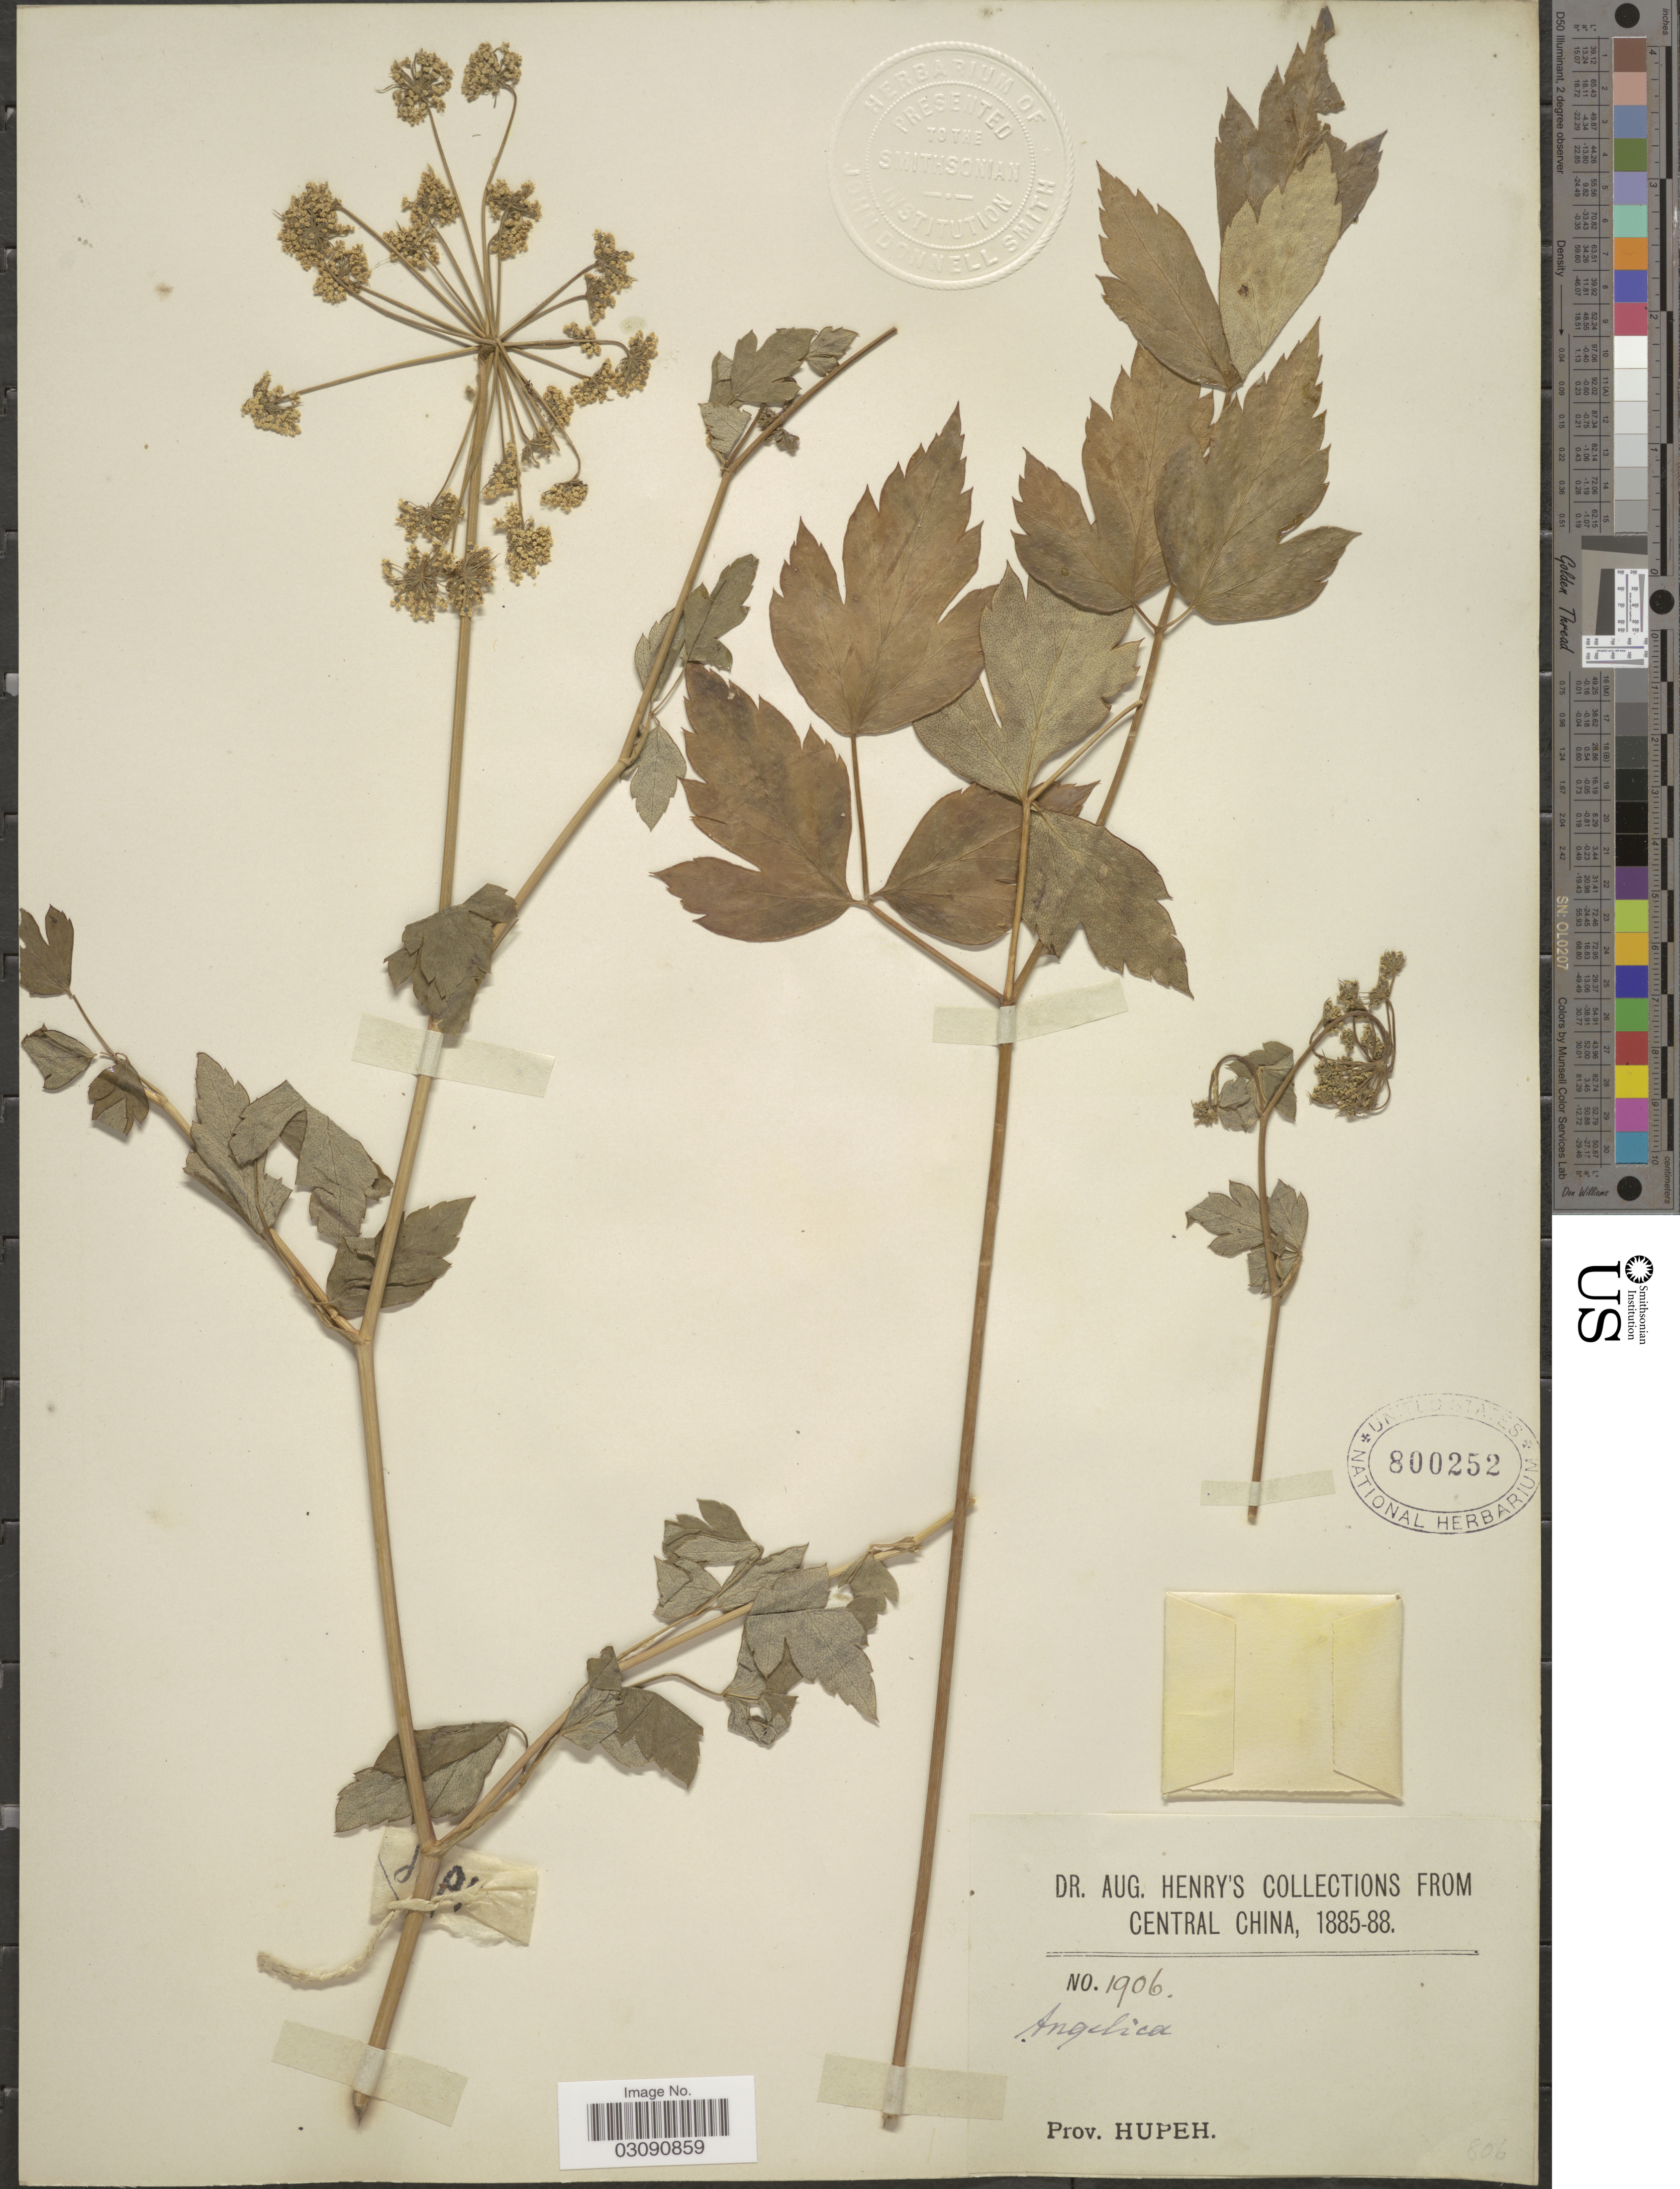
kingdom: Plantae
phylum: Tracheophyta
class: Magnoliopsida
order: Apiales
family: Apiaceae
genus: Angelica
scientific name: Angelica sp.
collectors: A. Henry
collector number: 1906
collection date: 1885/1888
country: China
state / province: Hubei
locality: Prov. Hupeh, Central China.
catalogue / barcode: US 800252